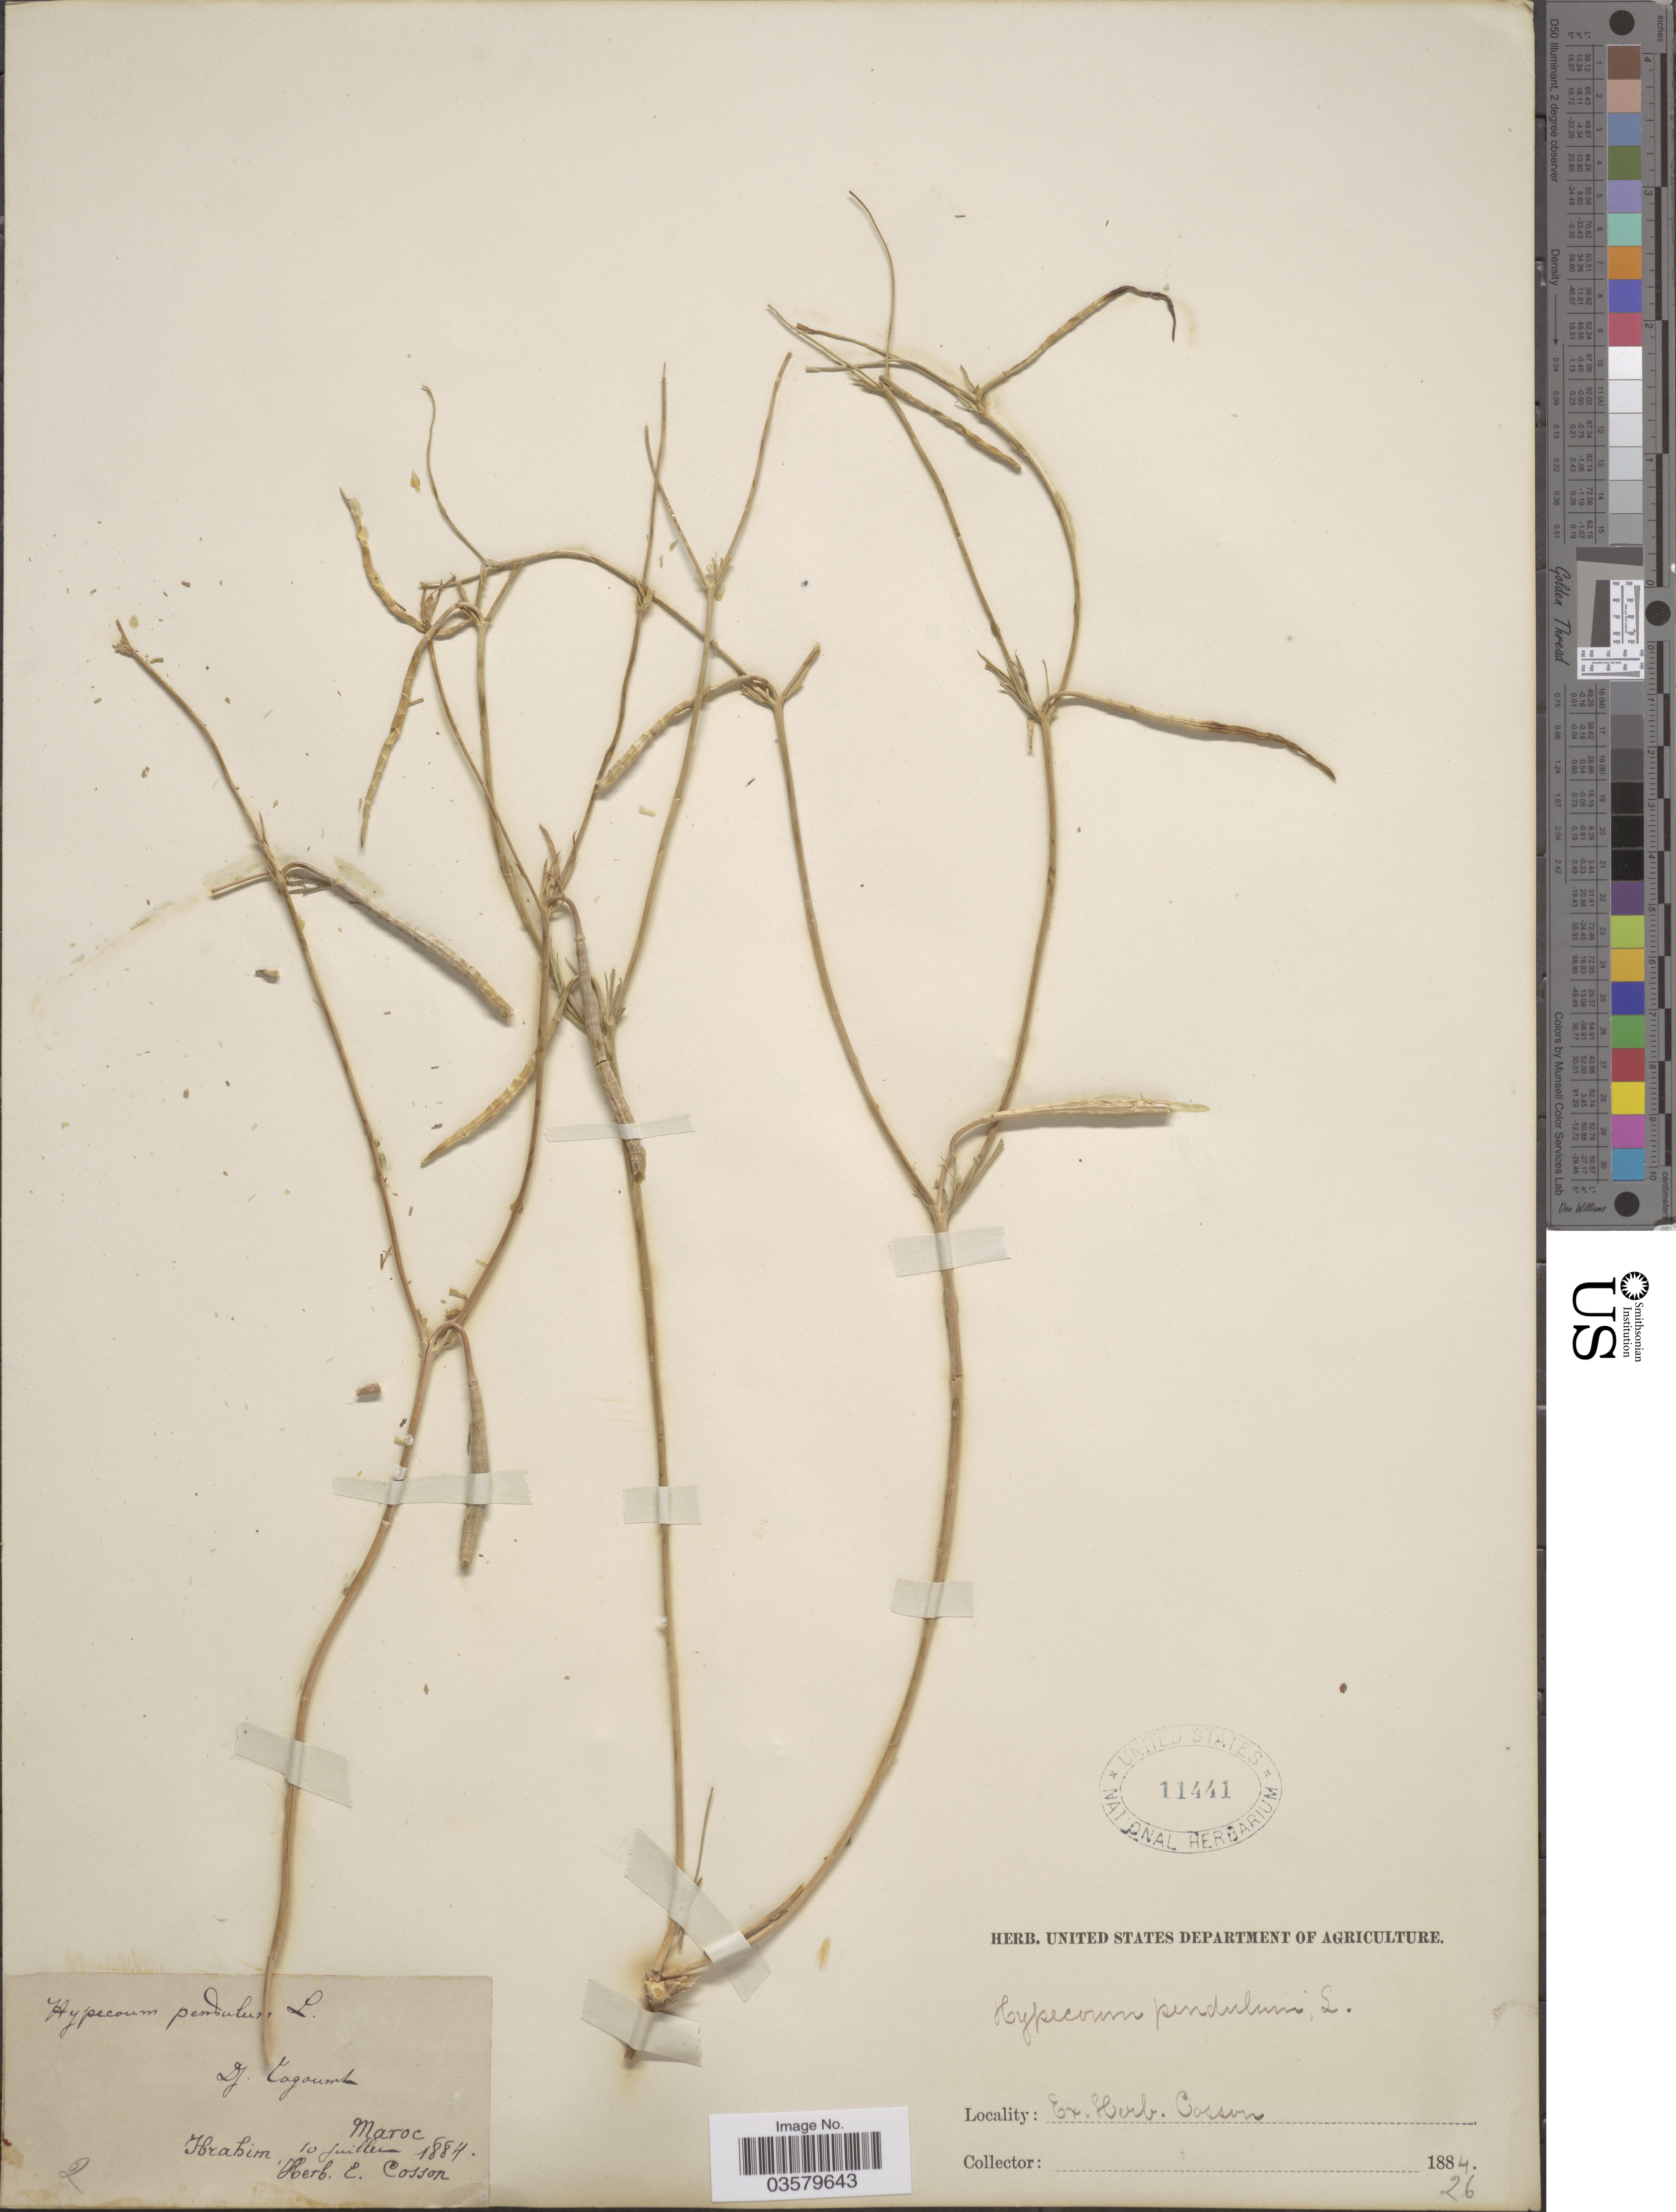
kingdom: Plantae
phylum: Tracheophyta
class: Magnoliopsida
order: Ranunculales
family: Papaveraceae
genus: Hypecoum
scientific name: Hypecoum pendulum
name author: L.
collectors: -. Ibrahim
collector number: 2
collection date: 1884-07-10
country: Morocco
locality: Dj. Tagoumt. [interpreted]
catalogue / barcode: US 11441